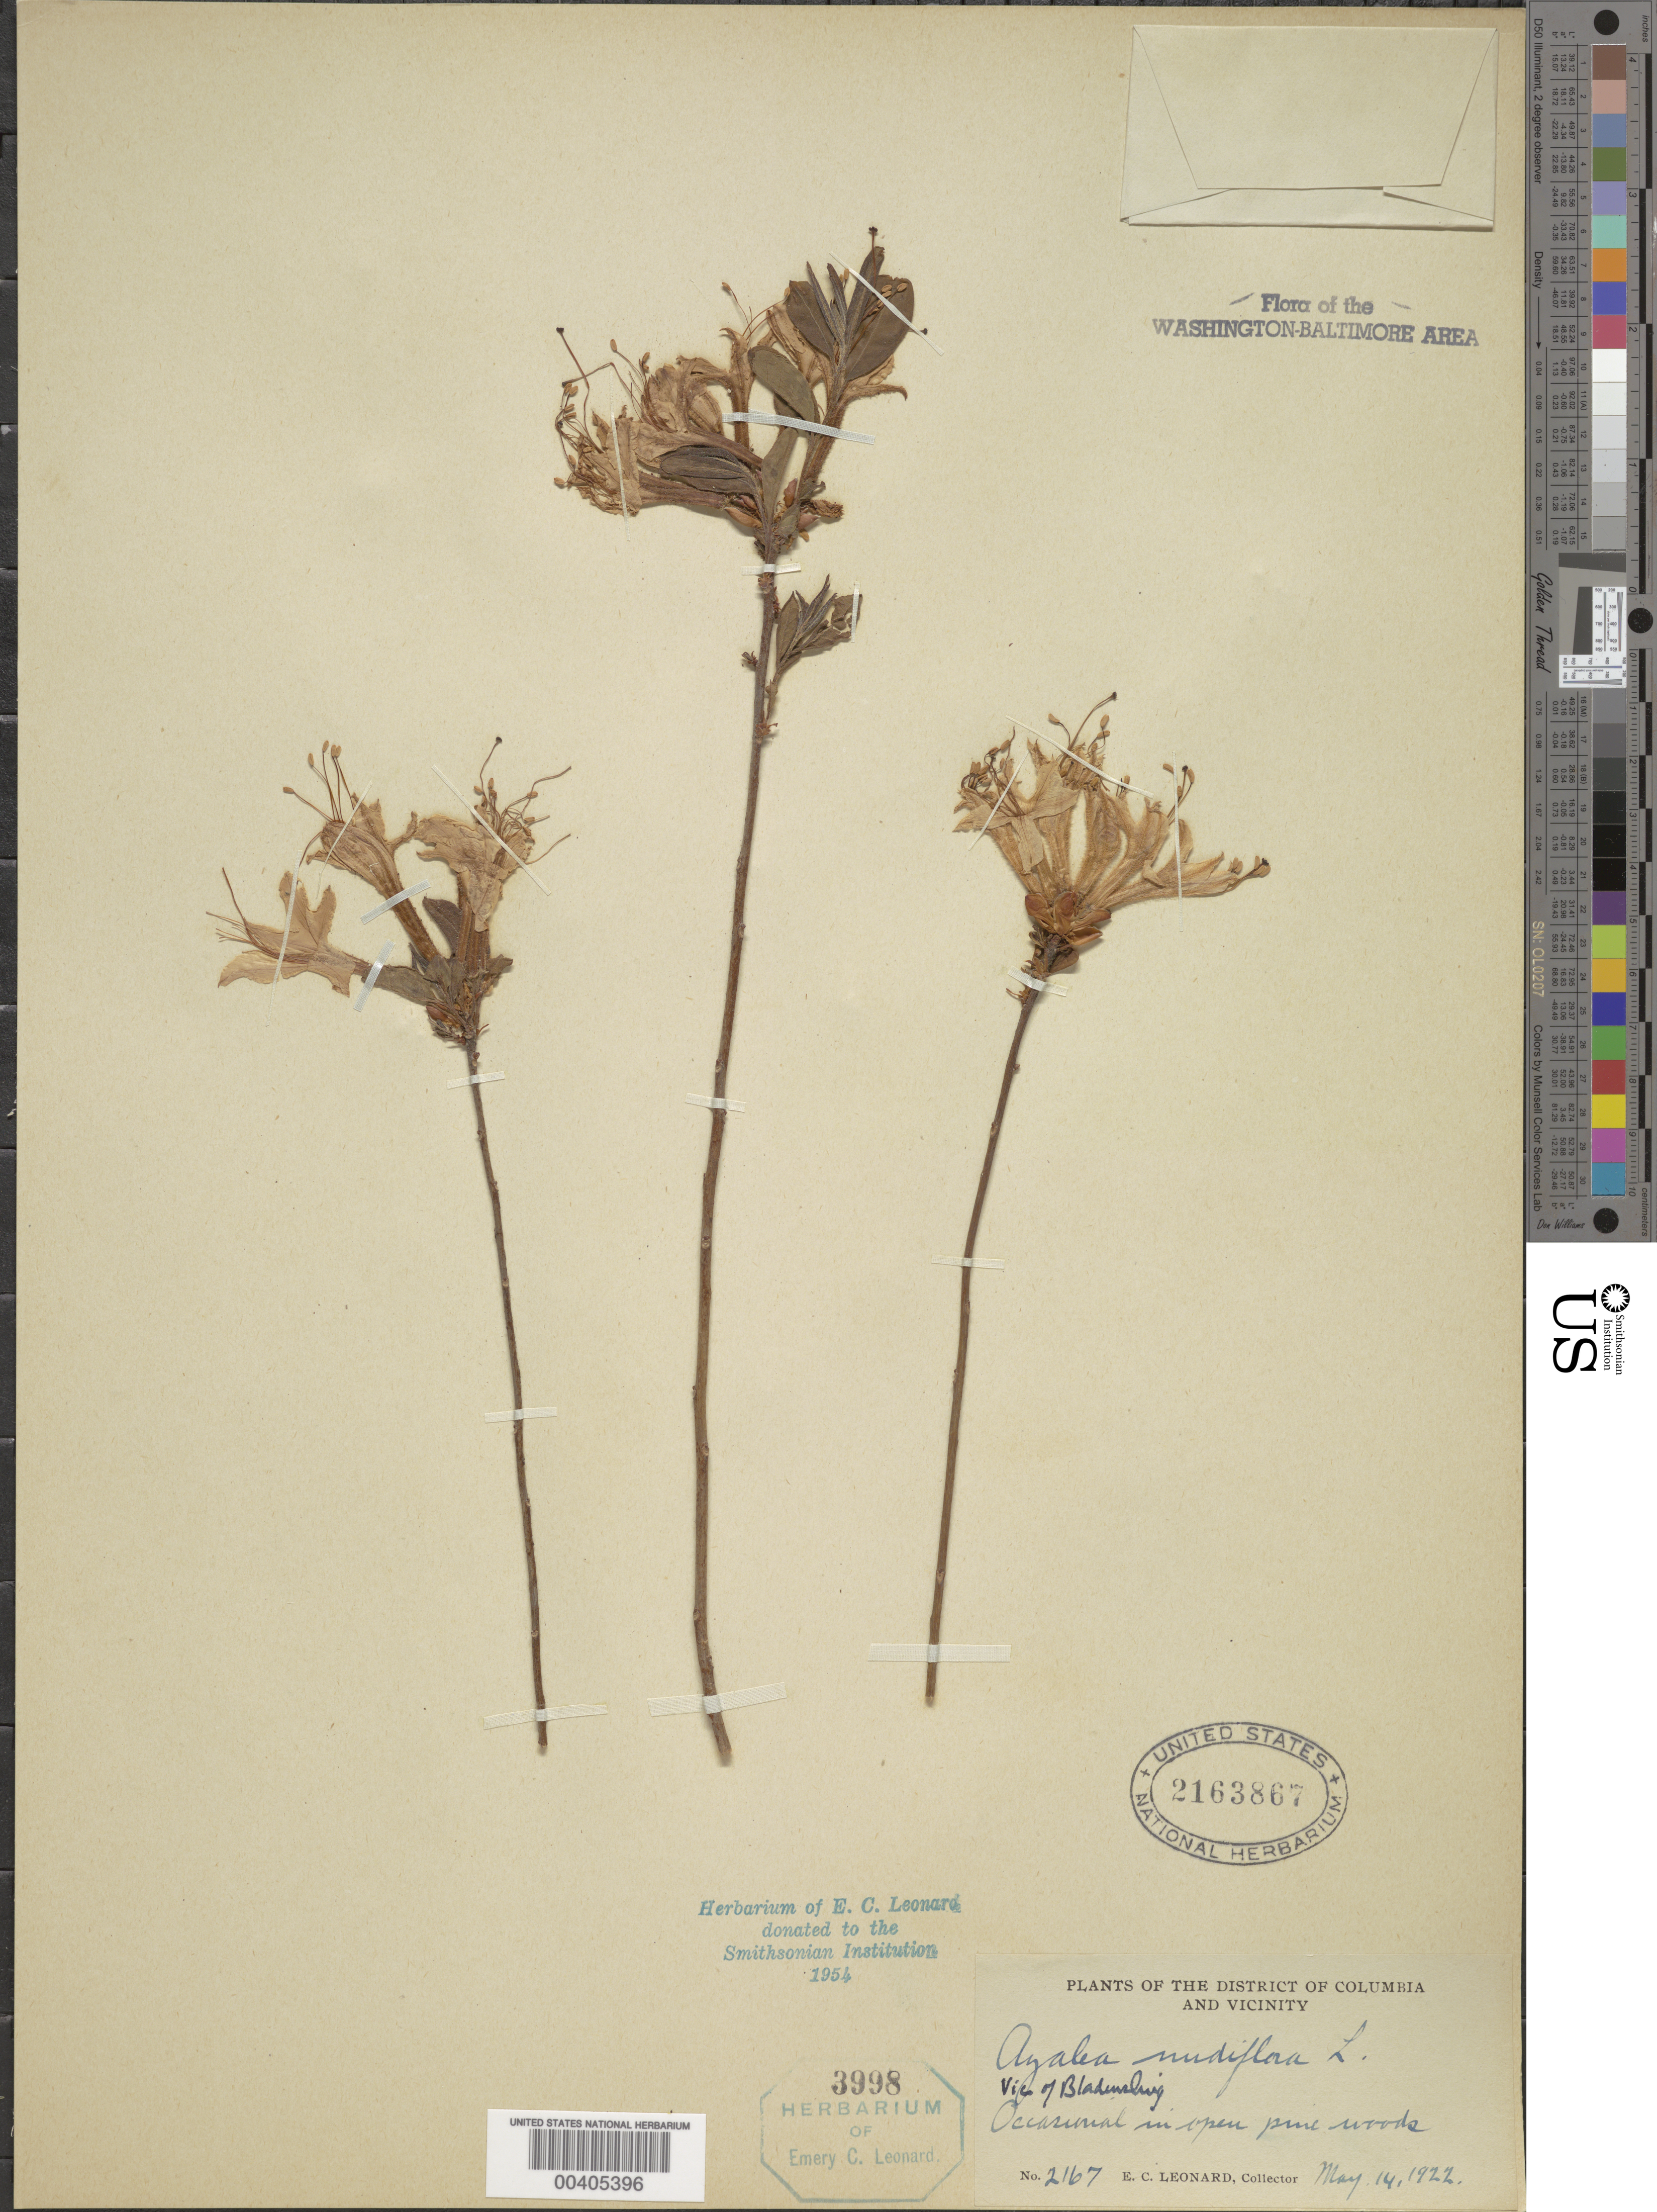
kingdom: Plantae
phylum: Tracheophyta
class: Magnoliopsida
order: Ericales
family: Ericaceae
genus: Rhododendron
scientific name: Rhododendron periclymenoides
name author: (Michx.) Shinners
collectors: E. C. Leonard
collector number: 2167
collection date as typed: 14 May 1922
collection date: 1922-05-14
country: United States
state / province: Maryland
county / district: Prince George's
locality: Bladensburg vicinity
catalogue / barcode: US 2163867